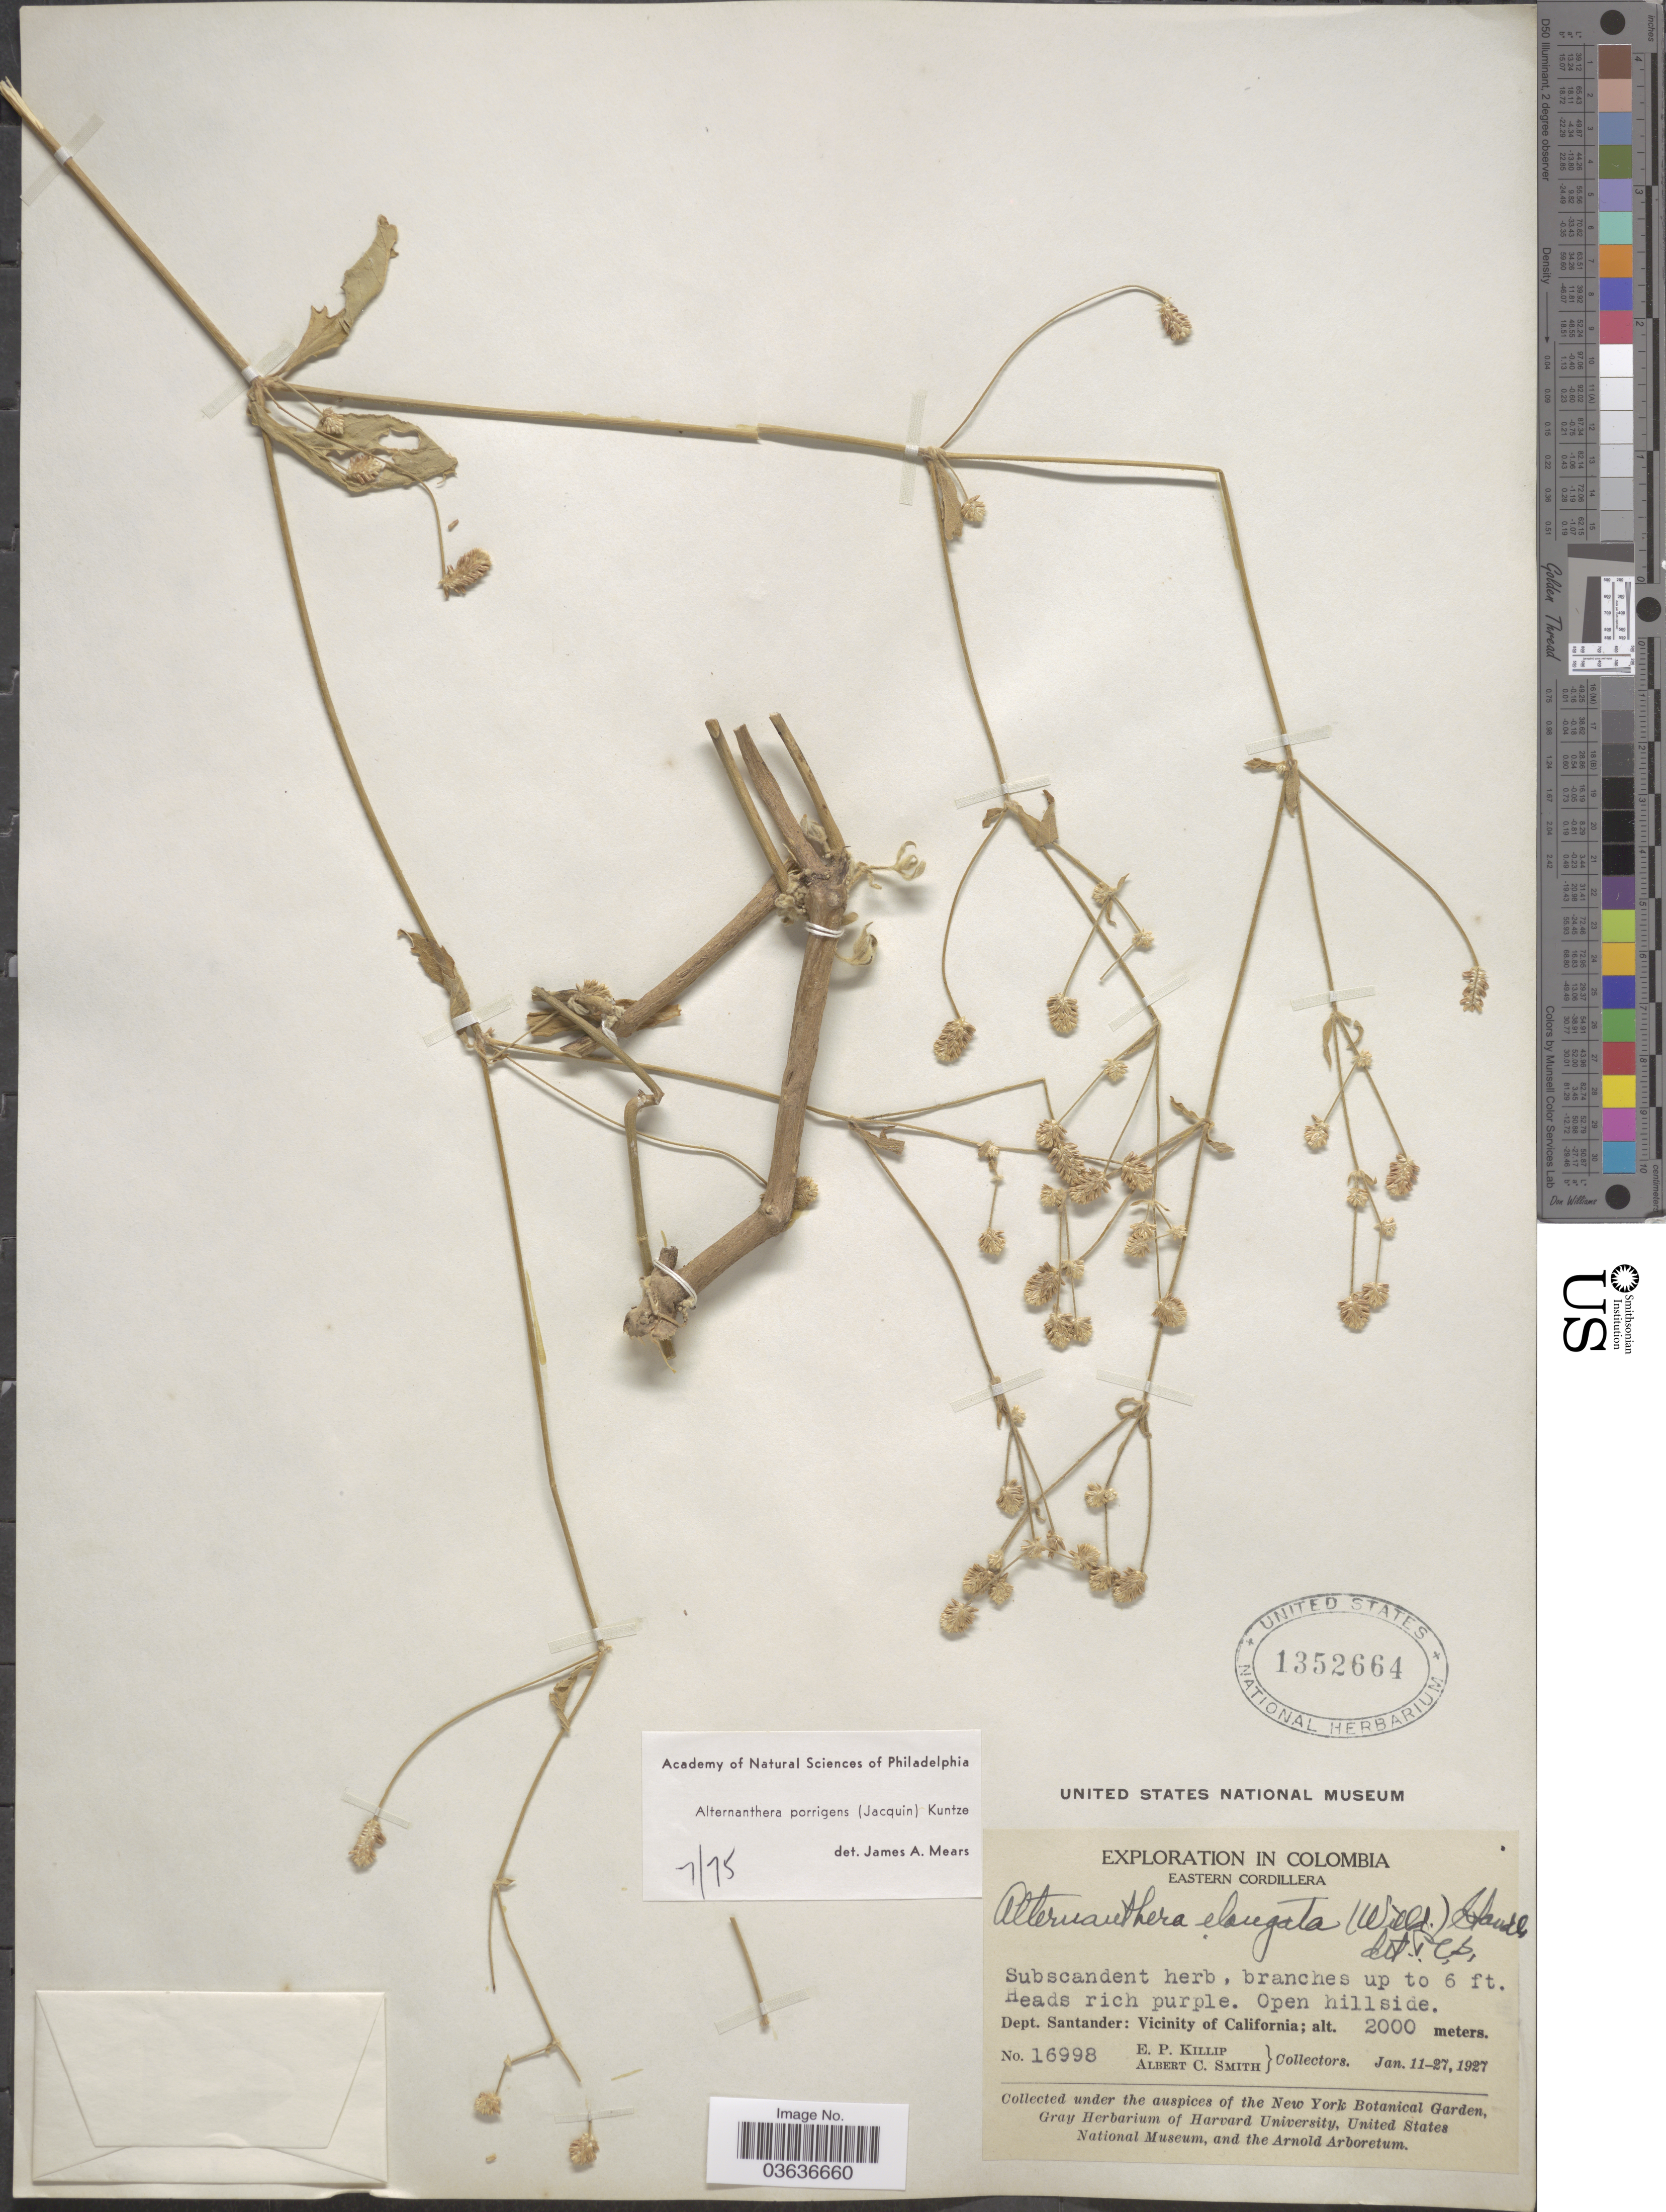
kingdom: Plantae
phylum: Tracheophyta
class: Magnoliopsida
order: Caryophyllales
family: Amaranthaceae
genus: Alternanthera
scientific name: Alternanthera porrigens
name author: (Jacq.) Kuntze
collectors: E. P. Killip & A. C. Smith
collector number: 16998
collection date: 1927-01-11/1927-01-27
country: Colombia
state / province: Santander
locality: Eastern Cordillera. Dept. Santander: Vicinity of California.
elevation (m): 2000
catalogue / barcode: US 1352664